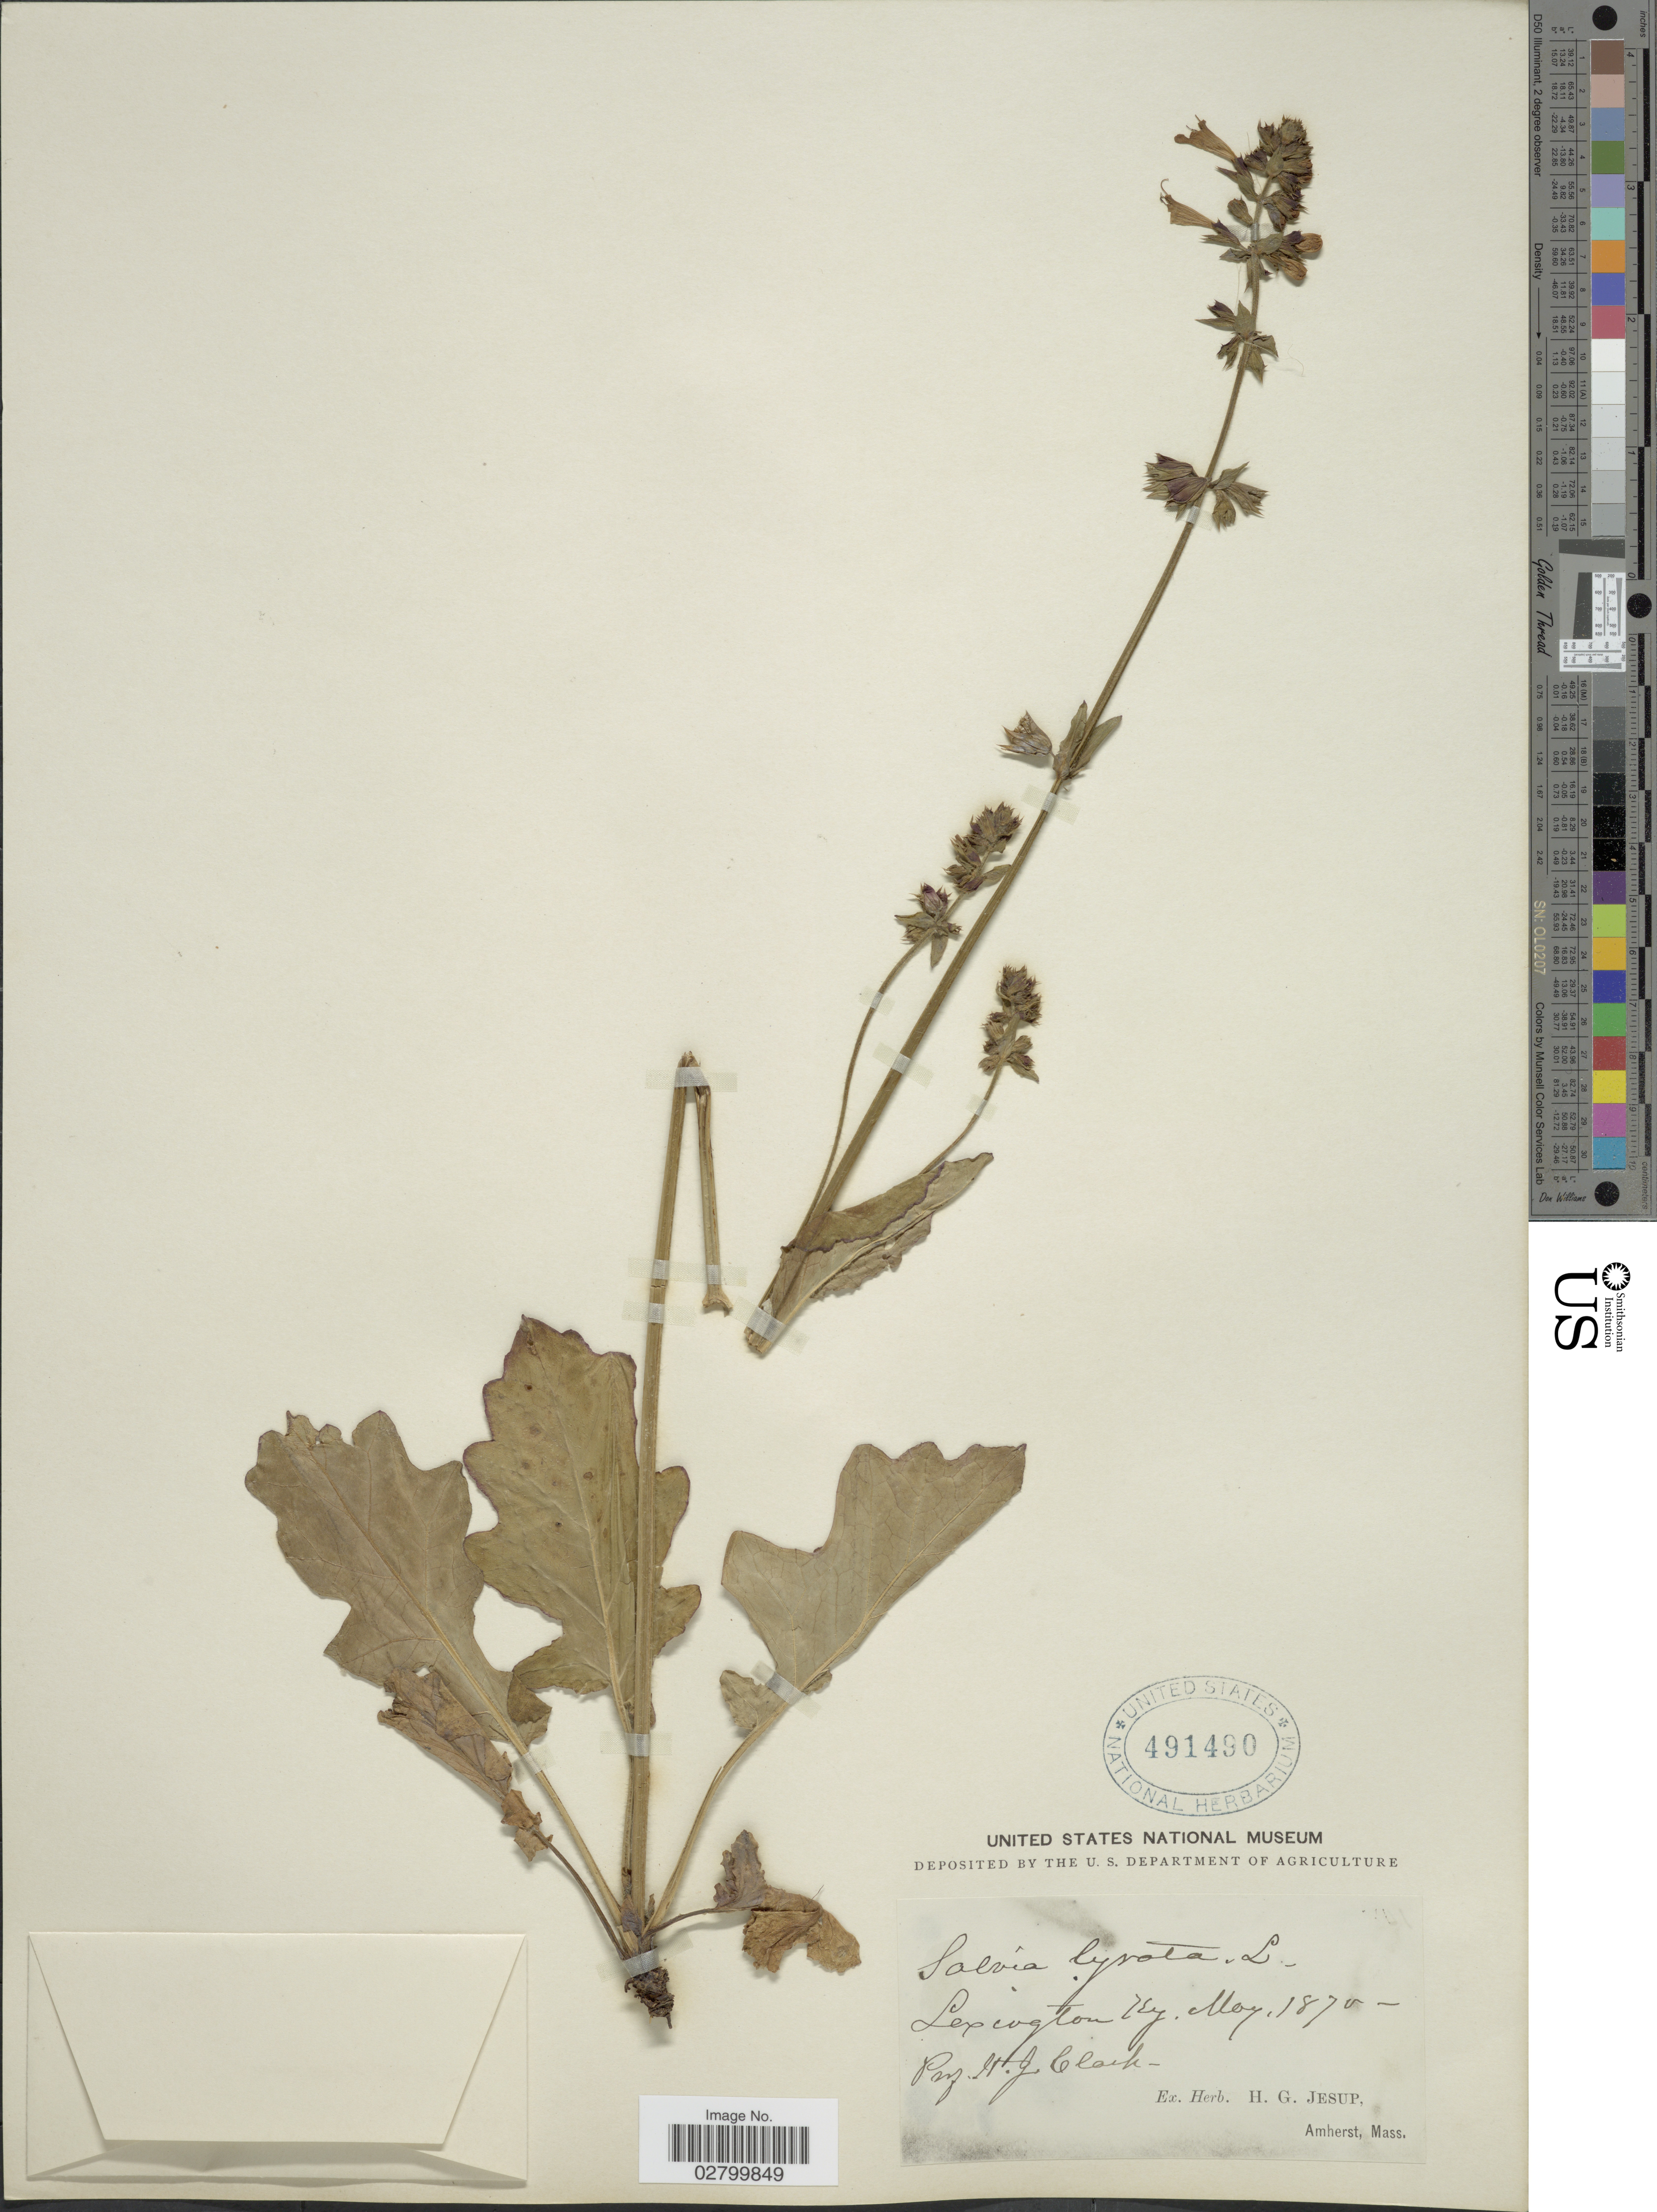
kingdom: Plantae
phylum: Tracheophyta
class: Magnoliopsida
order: Lamiales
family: Lamiaceae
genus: Salvia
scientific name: Salvia lyrata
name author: L.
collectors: H. Clark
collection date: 1870-05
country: United States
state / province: Kentucky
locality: Lexington, Ky.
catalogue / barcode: US 491490